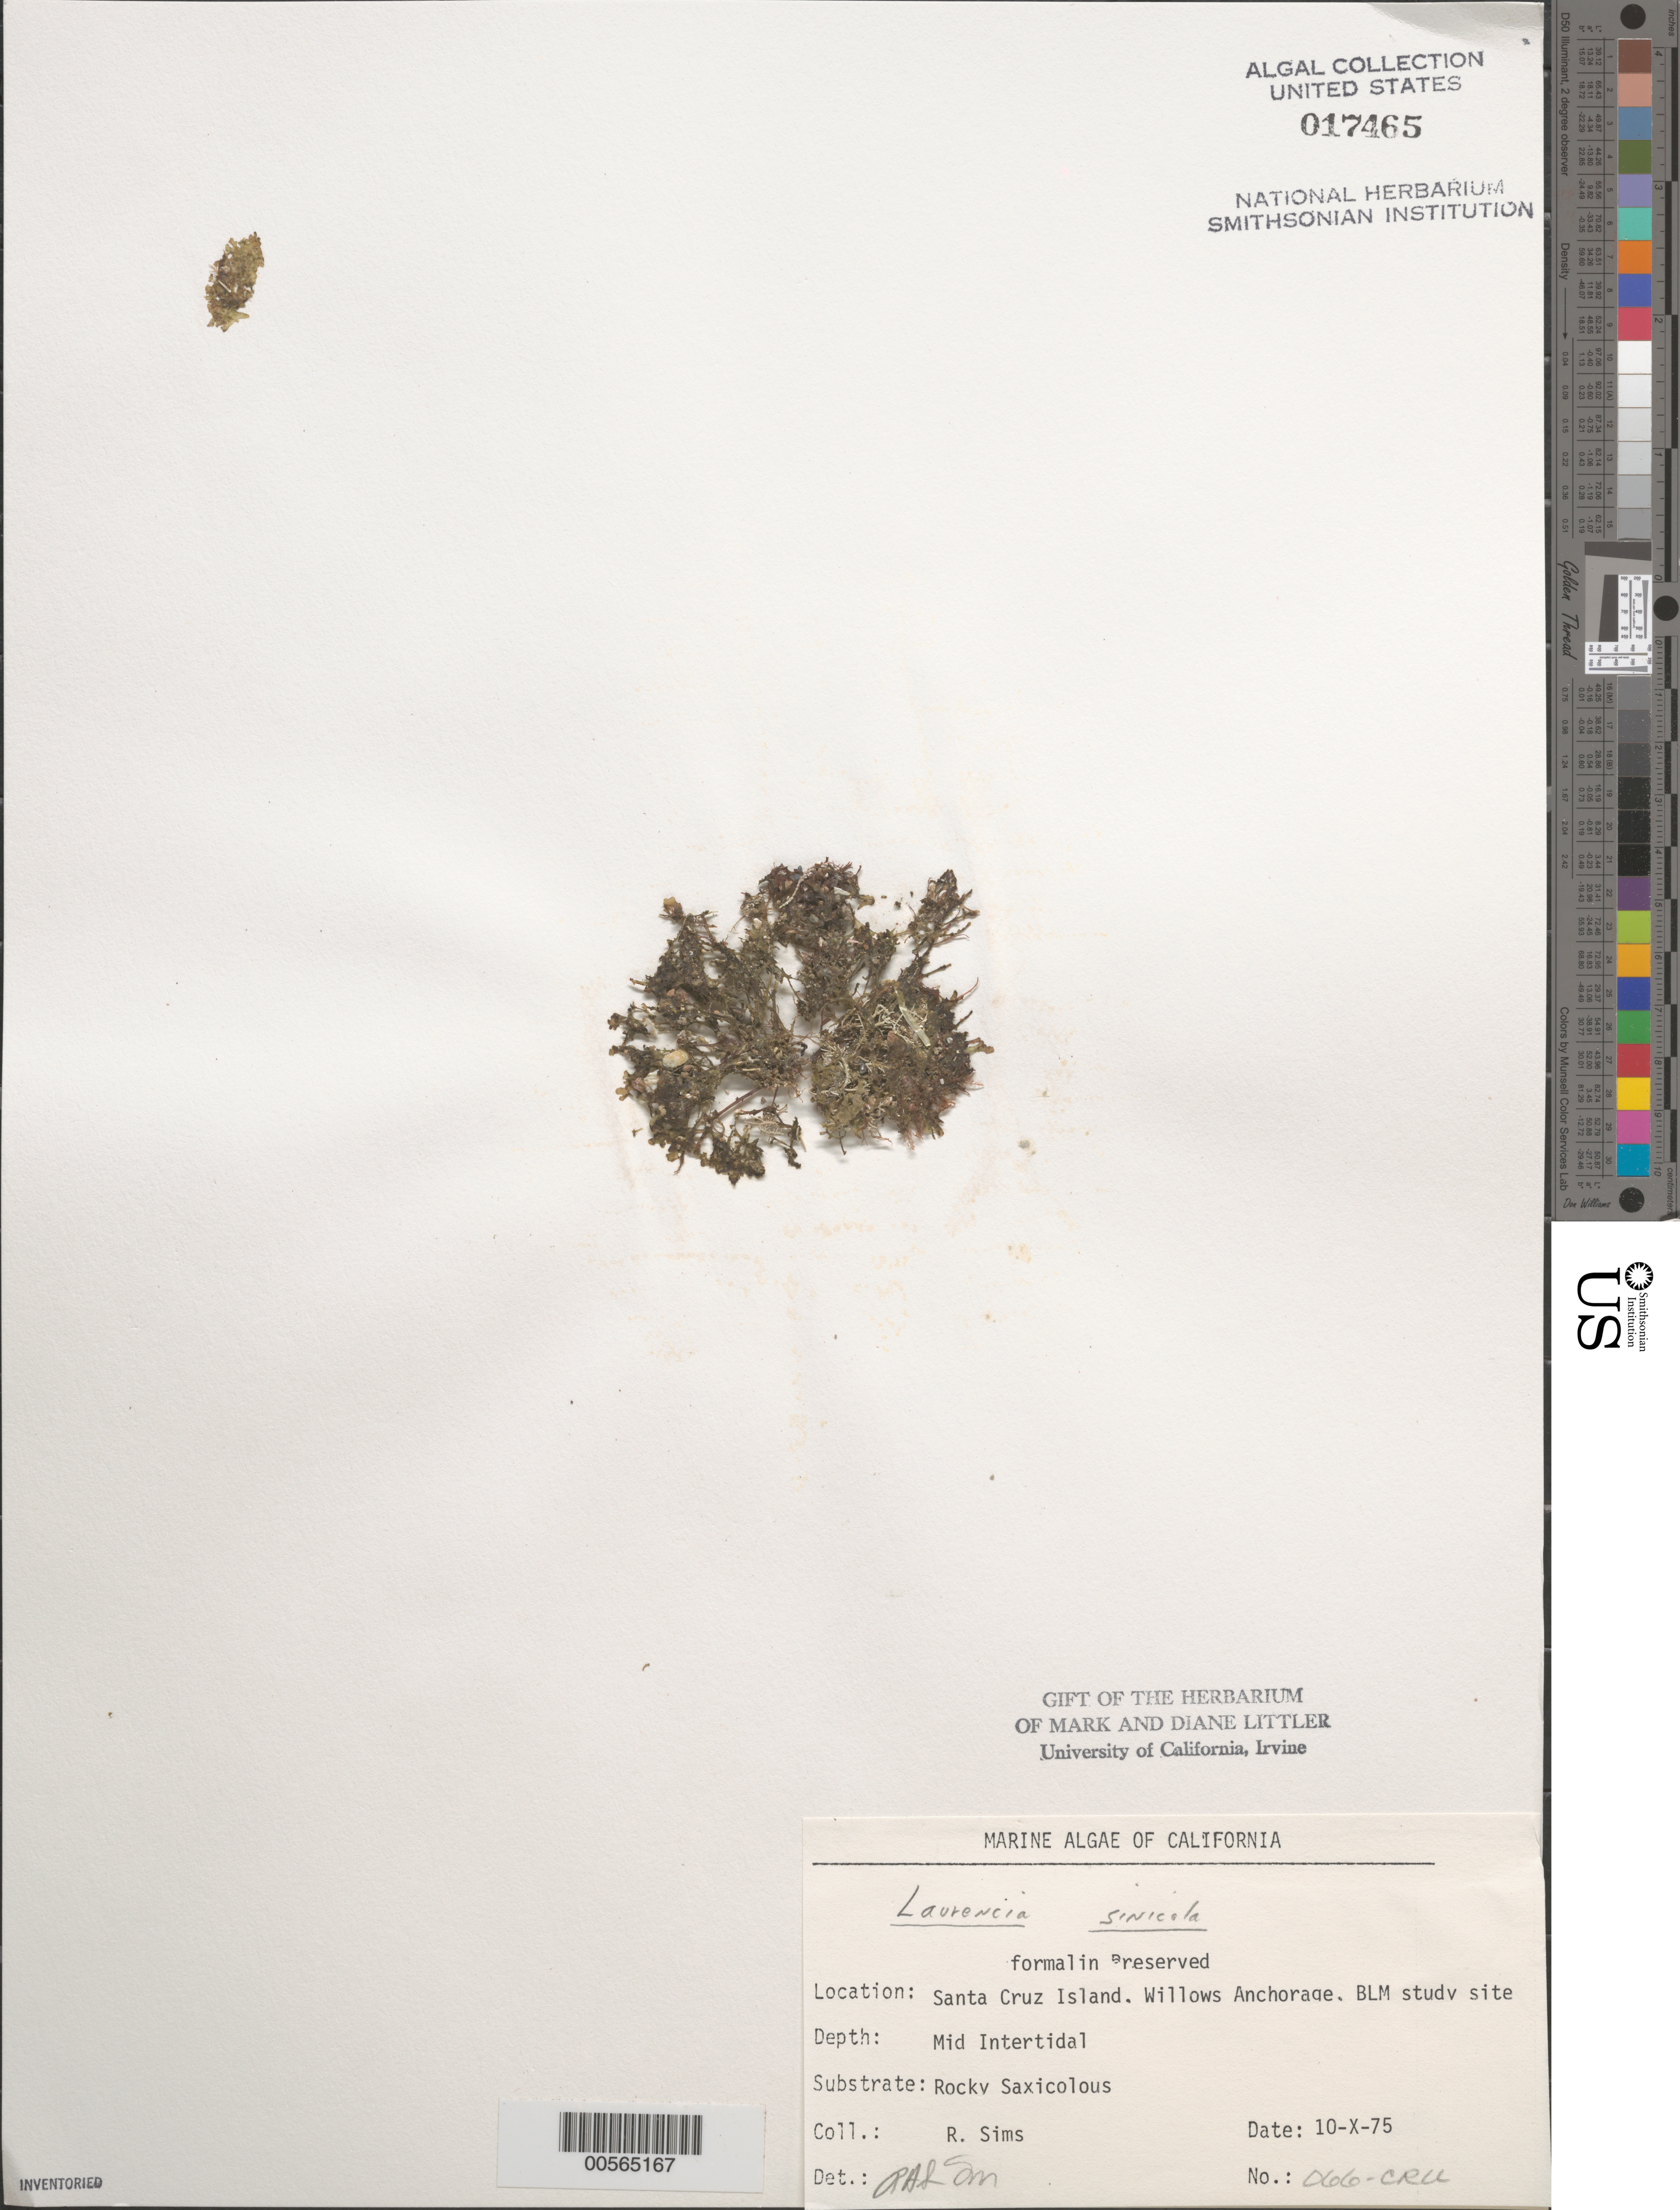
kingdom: Plantae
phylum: Rhodophyta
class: Florideophyceae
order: Ceramiales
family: Rhodomelaceae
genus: Osmundea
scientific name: Osmundea sinicola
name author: (Setchell & N.L. Gardner) K.W. Nam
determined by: Algae name updating Project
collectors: R. H. Sims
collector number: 066-cru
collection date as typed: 10 Oct 1975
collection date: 1975-10-10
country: United States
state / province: California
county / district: Santa Barbara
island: Santa Cruz Island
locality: Willows Anchorage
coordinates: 33 57'38"N, 119 45'18"W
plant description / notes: BLM-SOCALBIGHT Rocky Intertidal Survey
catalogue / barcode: US 17465